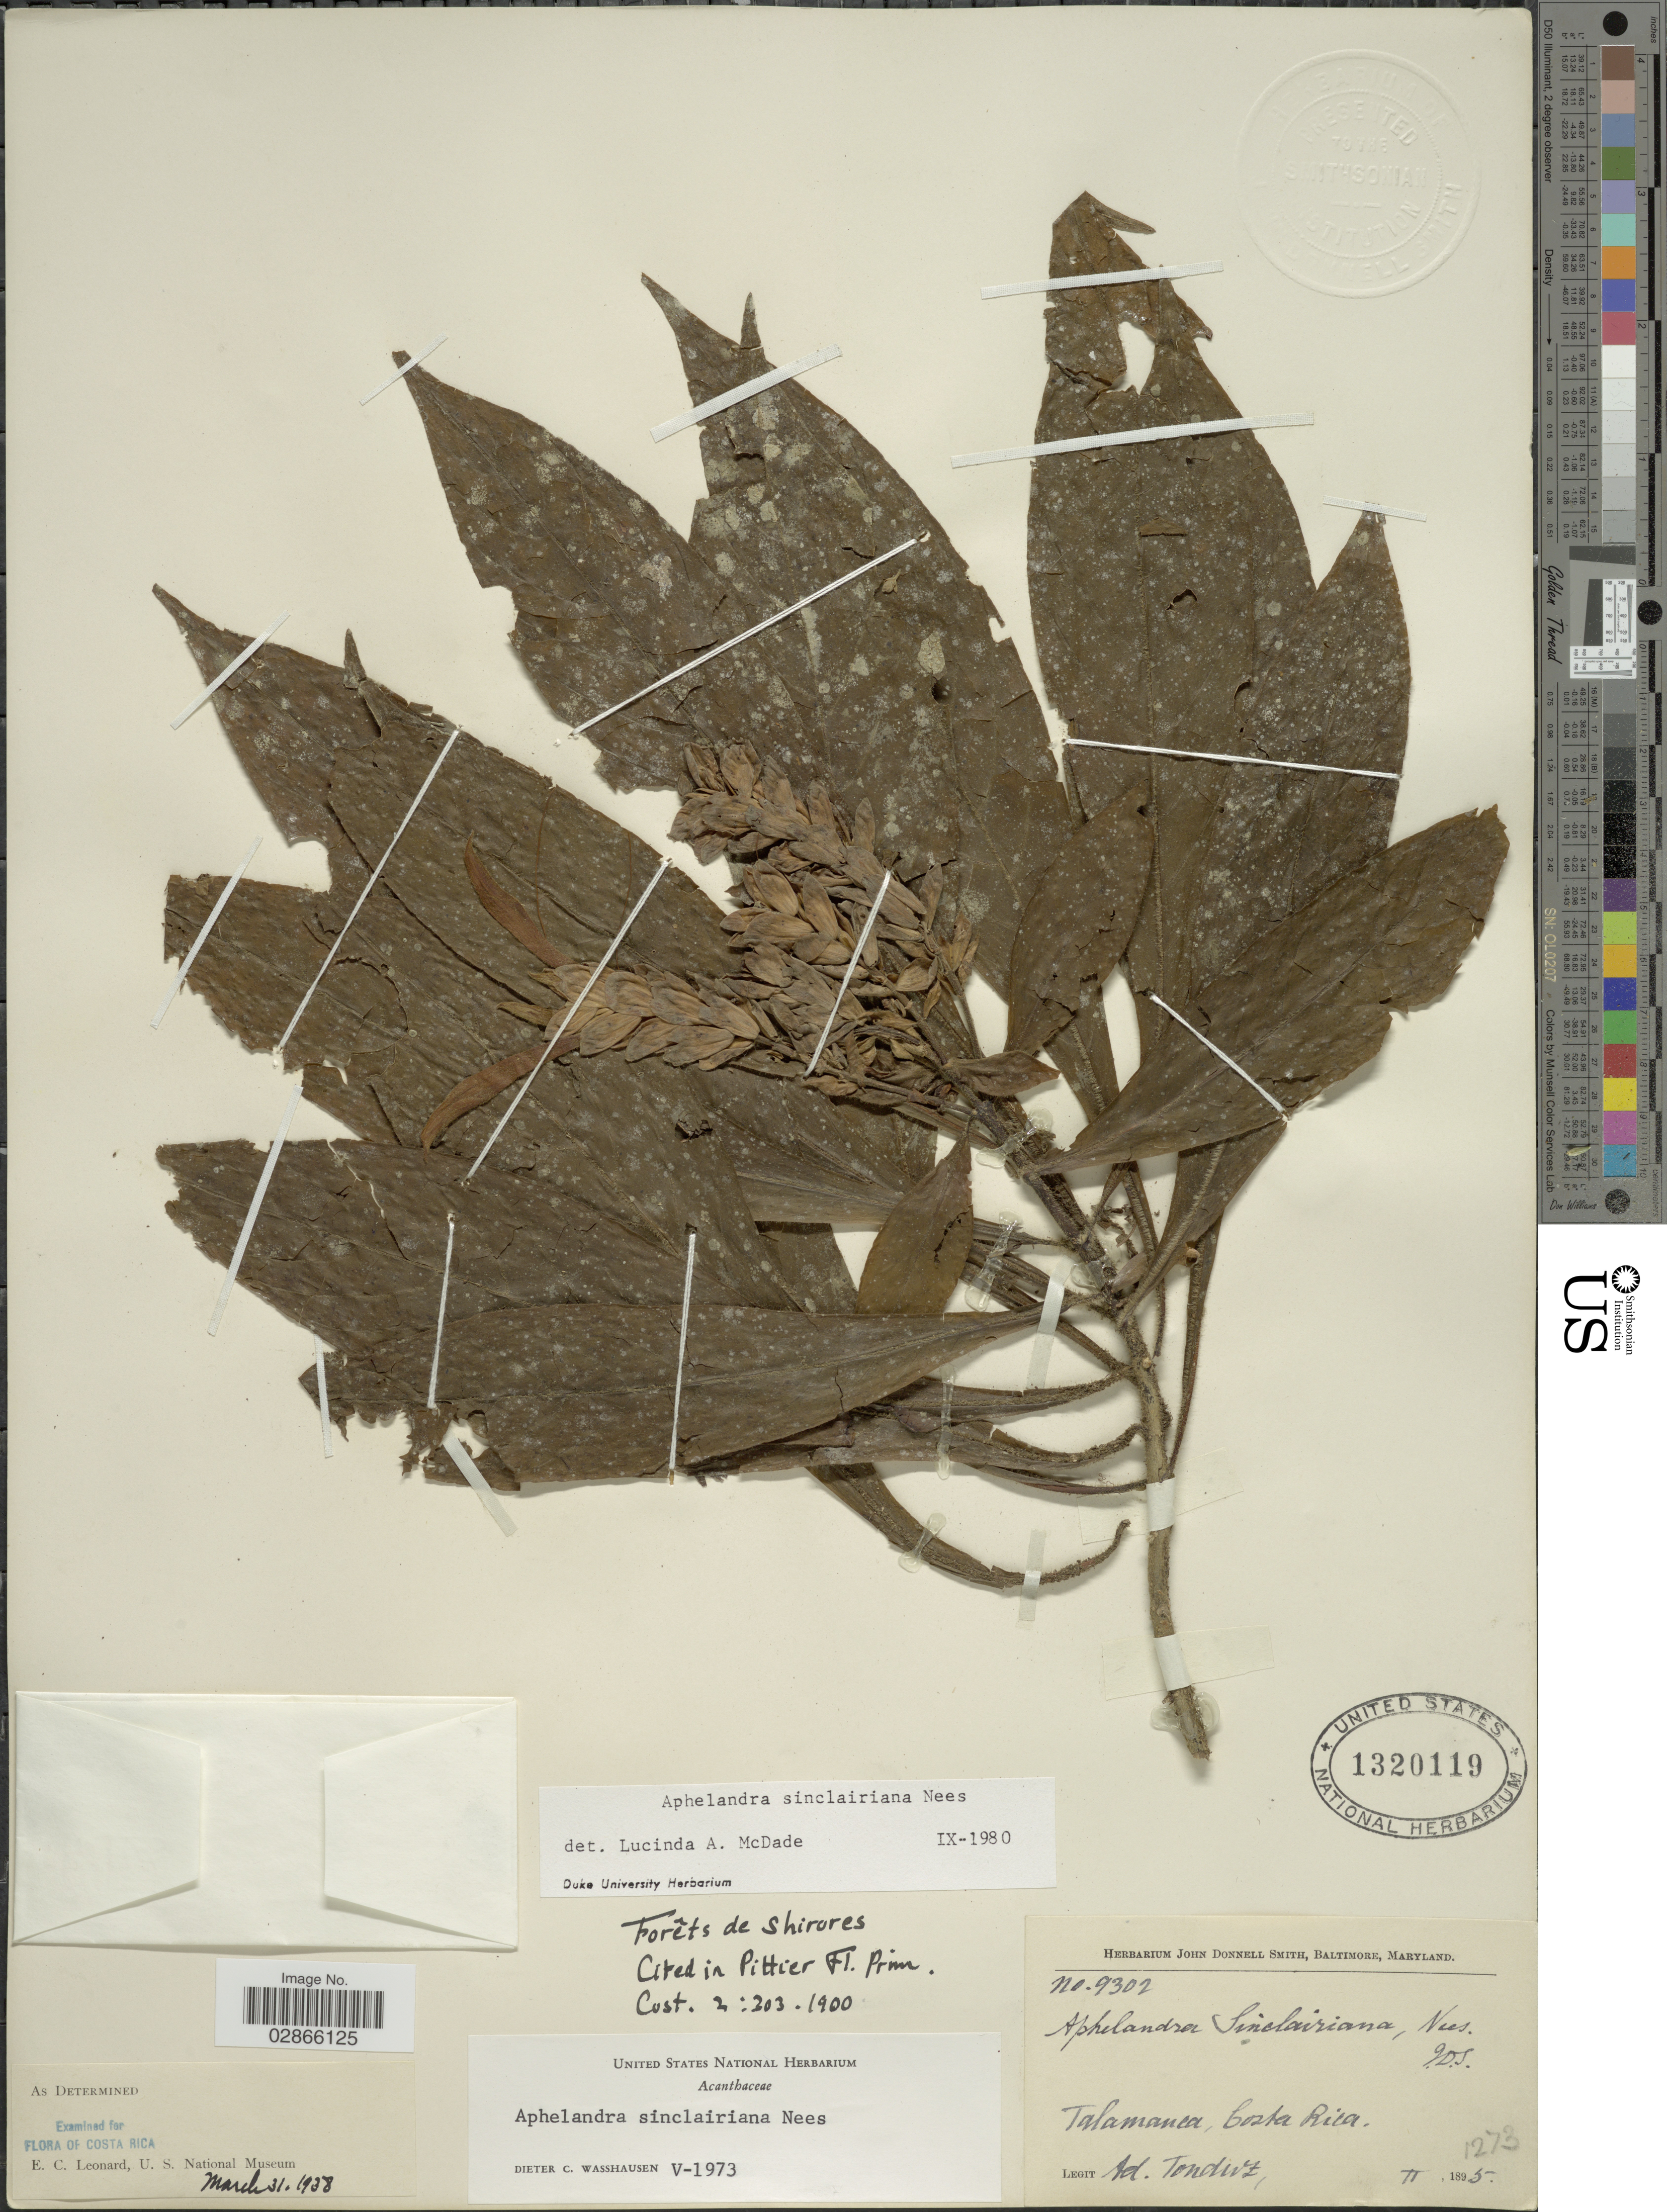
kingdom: Plantae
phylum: Tracheophyta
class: Magnoliopsida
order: Lamiales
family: Acanthaceae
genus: Aphelandra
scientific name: Aphelandra sinclairiana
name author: Nees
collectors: A. Tonduz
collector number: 9302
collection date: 1895-02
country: Costa Rica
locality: Talamanca.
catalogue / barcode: US 1320119